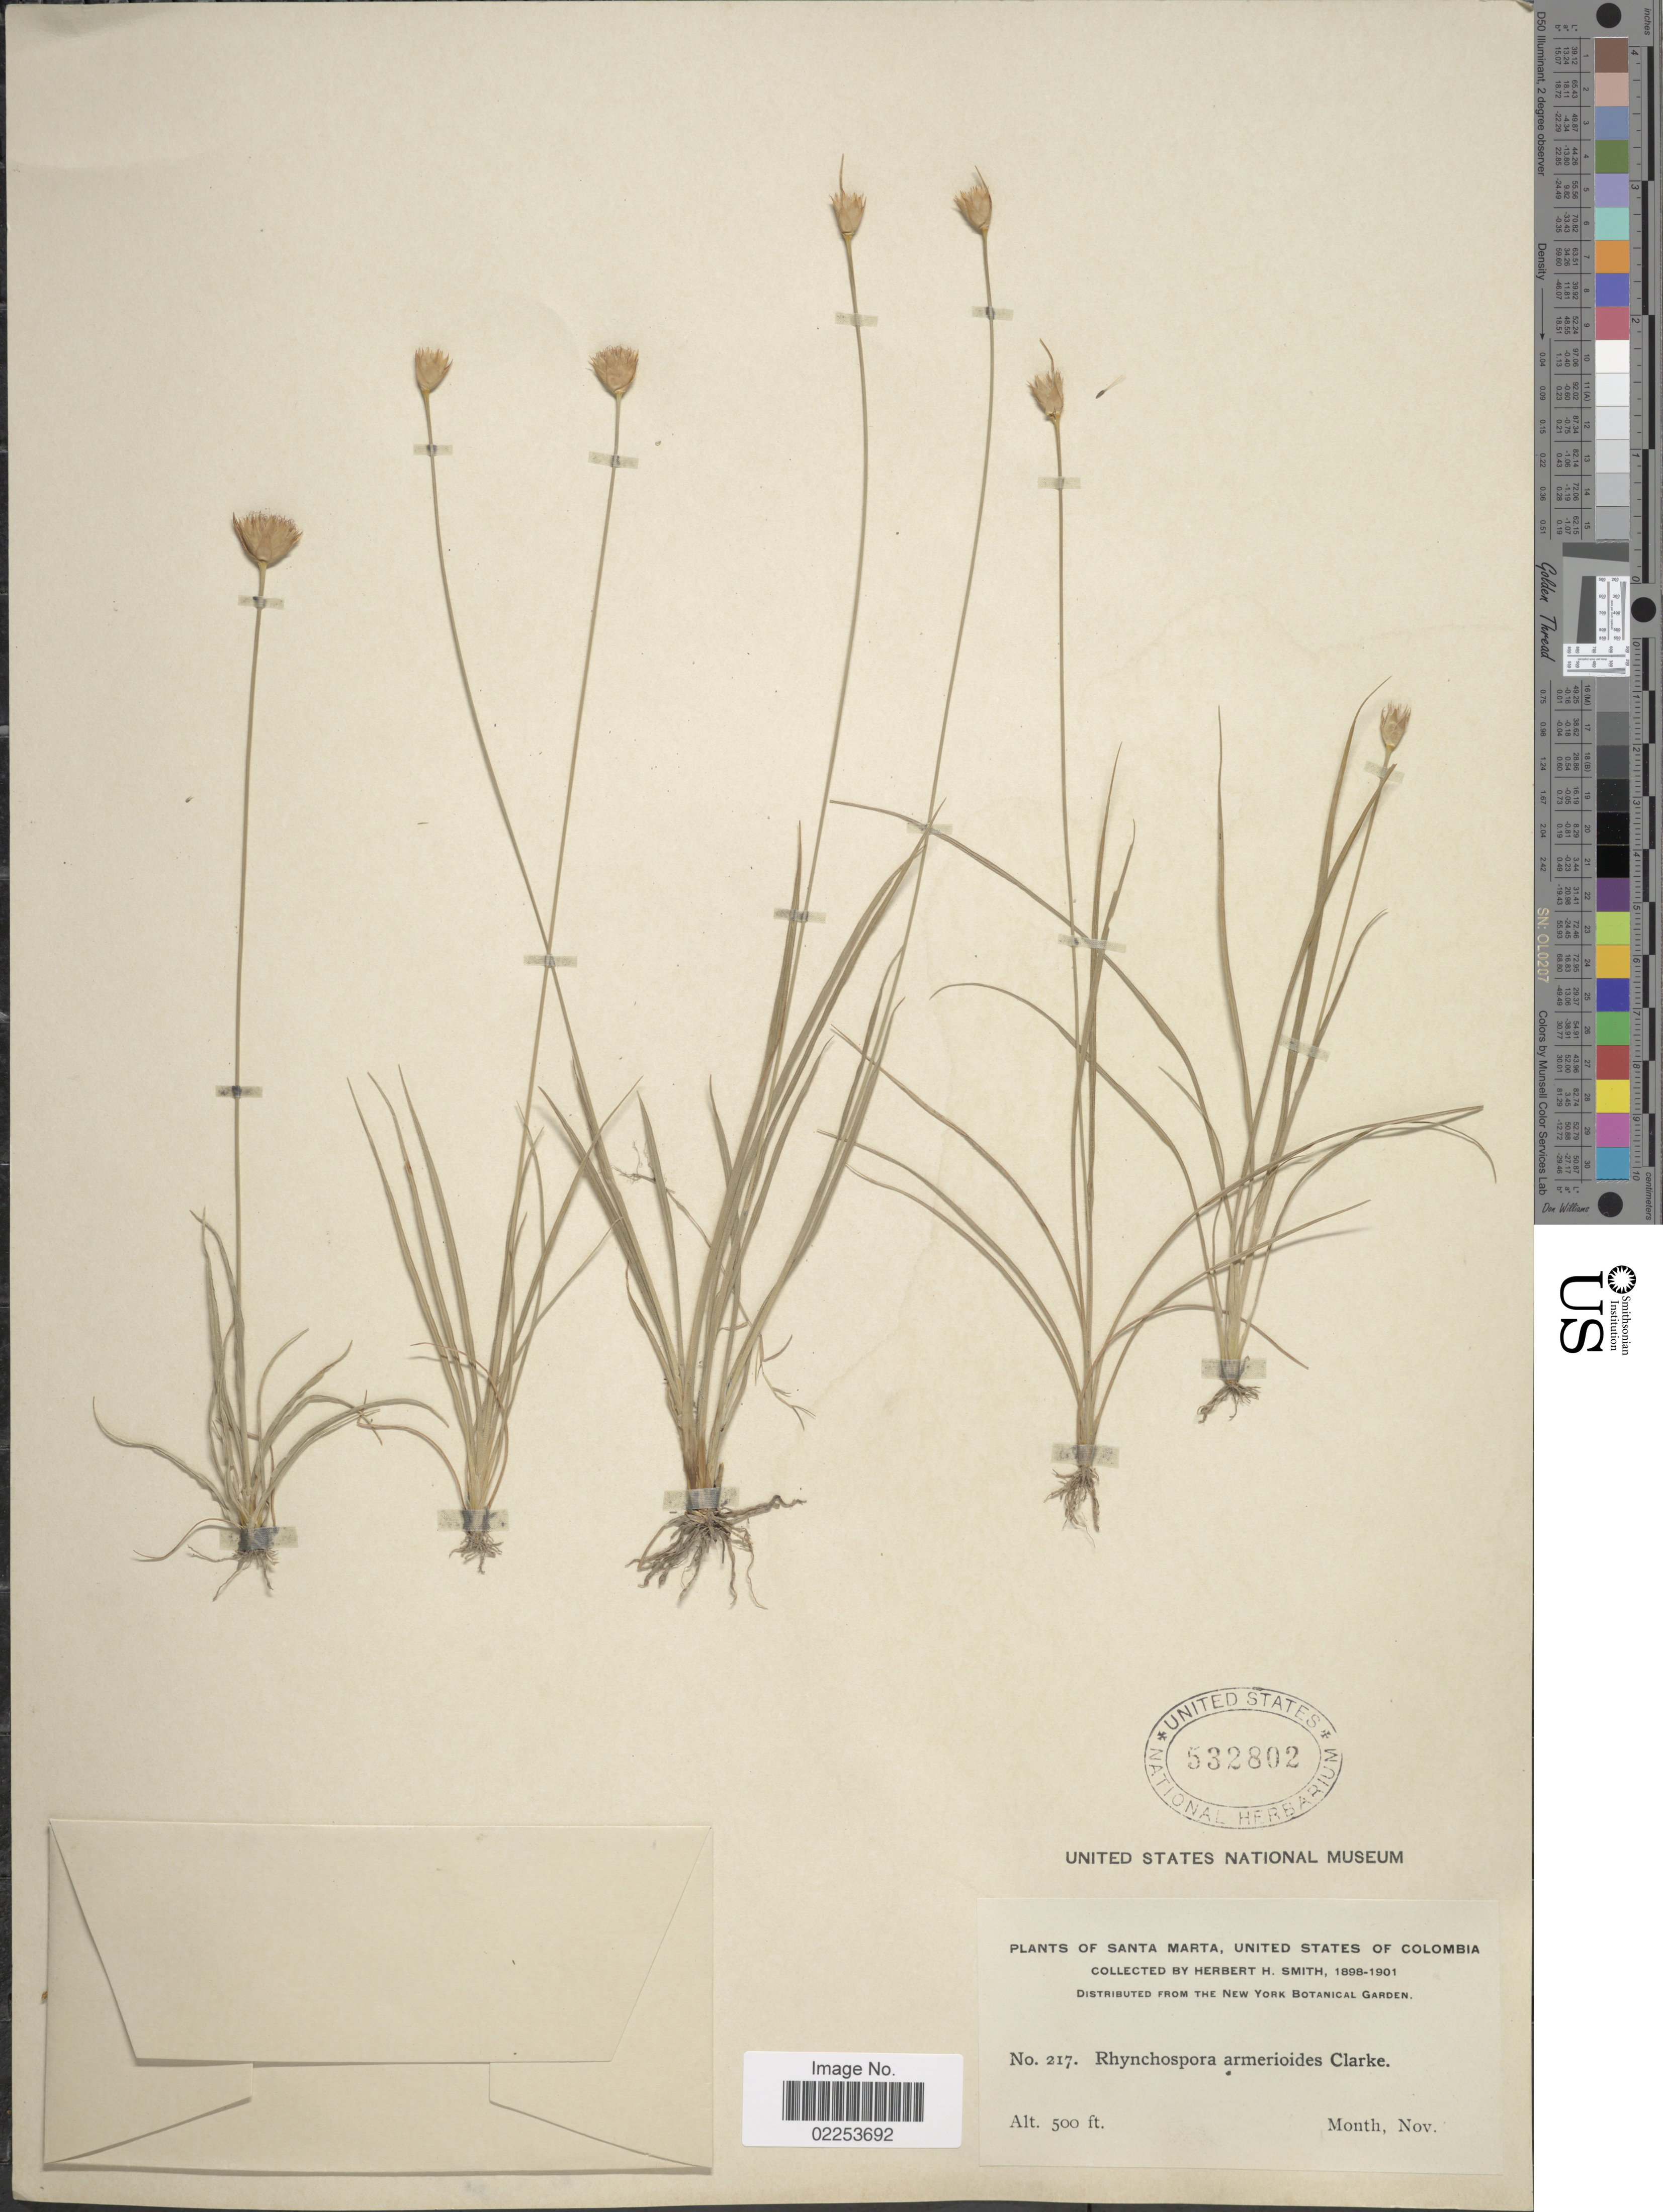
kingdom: Plantae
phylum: Tracheophyta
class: Liliopsida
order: Poales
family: Cyperaceae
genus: Rhynchospora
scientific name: Rhynchospora armerioides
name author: J. Presl & C. Presl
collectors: Herbert H. Smith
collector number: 217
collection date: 1898-11/1901-11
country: Colombia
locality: Santa Marta, United States of Colombia.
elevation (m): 152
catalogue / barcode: US 532802